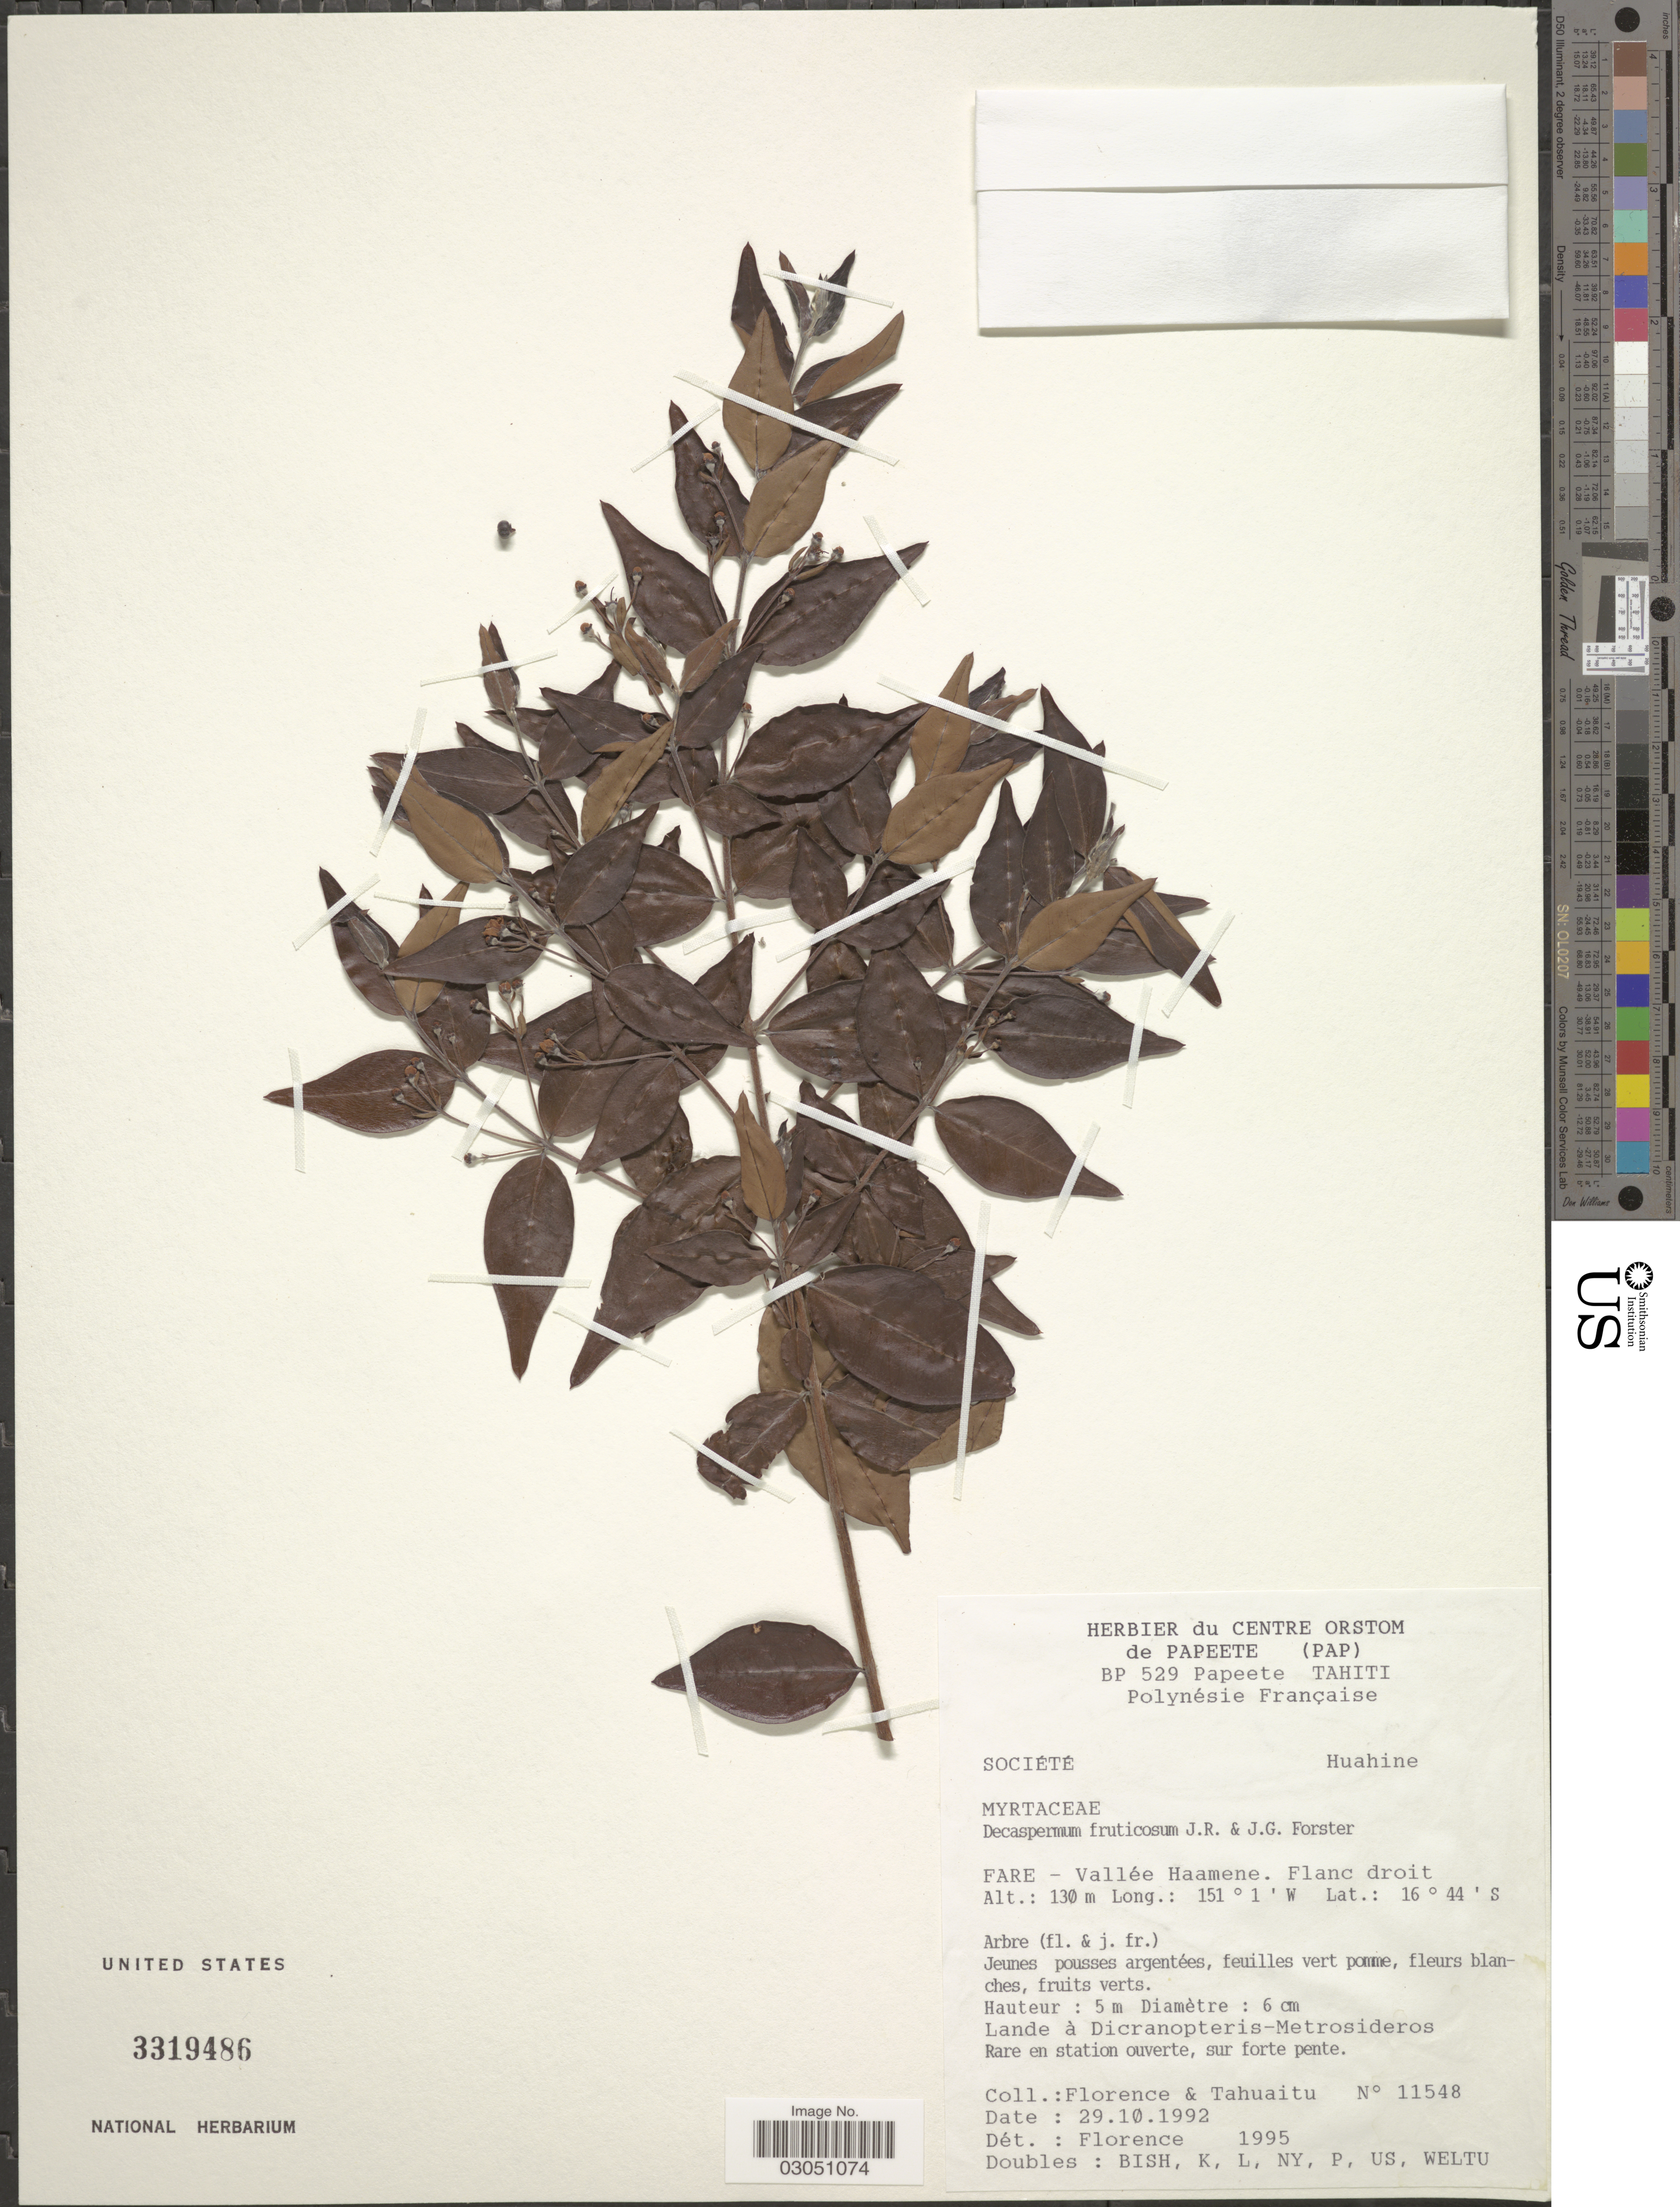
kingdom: Plantae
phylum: Tracheophyta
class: Magnoliopsida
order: Myrtales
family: Myrtaceae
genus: Decaspermum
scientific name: Decaspermum fruticosum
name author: J.R. Forst. & G. Forst.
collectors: -. Florence & -. Tahuaitu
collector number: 11548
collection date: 1992-10-29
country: French Polynesia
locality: Polynésie Française. Société. Huahine. Fare - Vallée Haamene. Flanc droit.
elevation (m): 130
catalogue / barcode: US 3319486